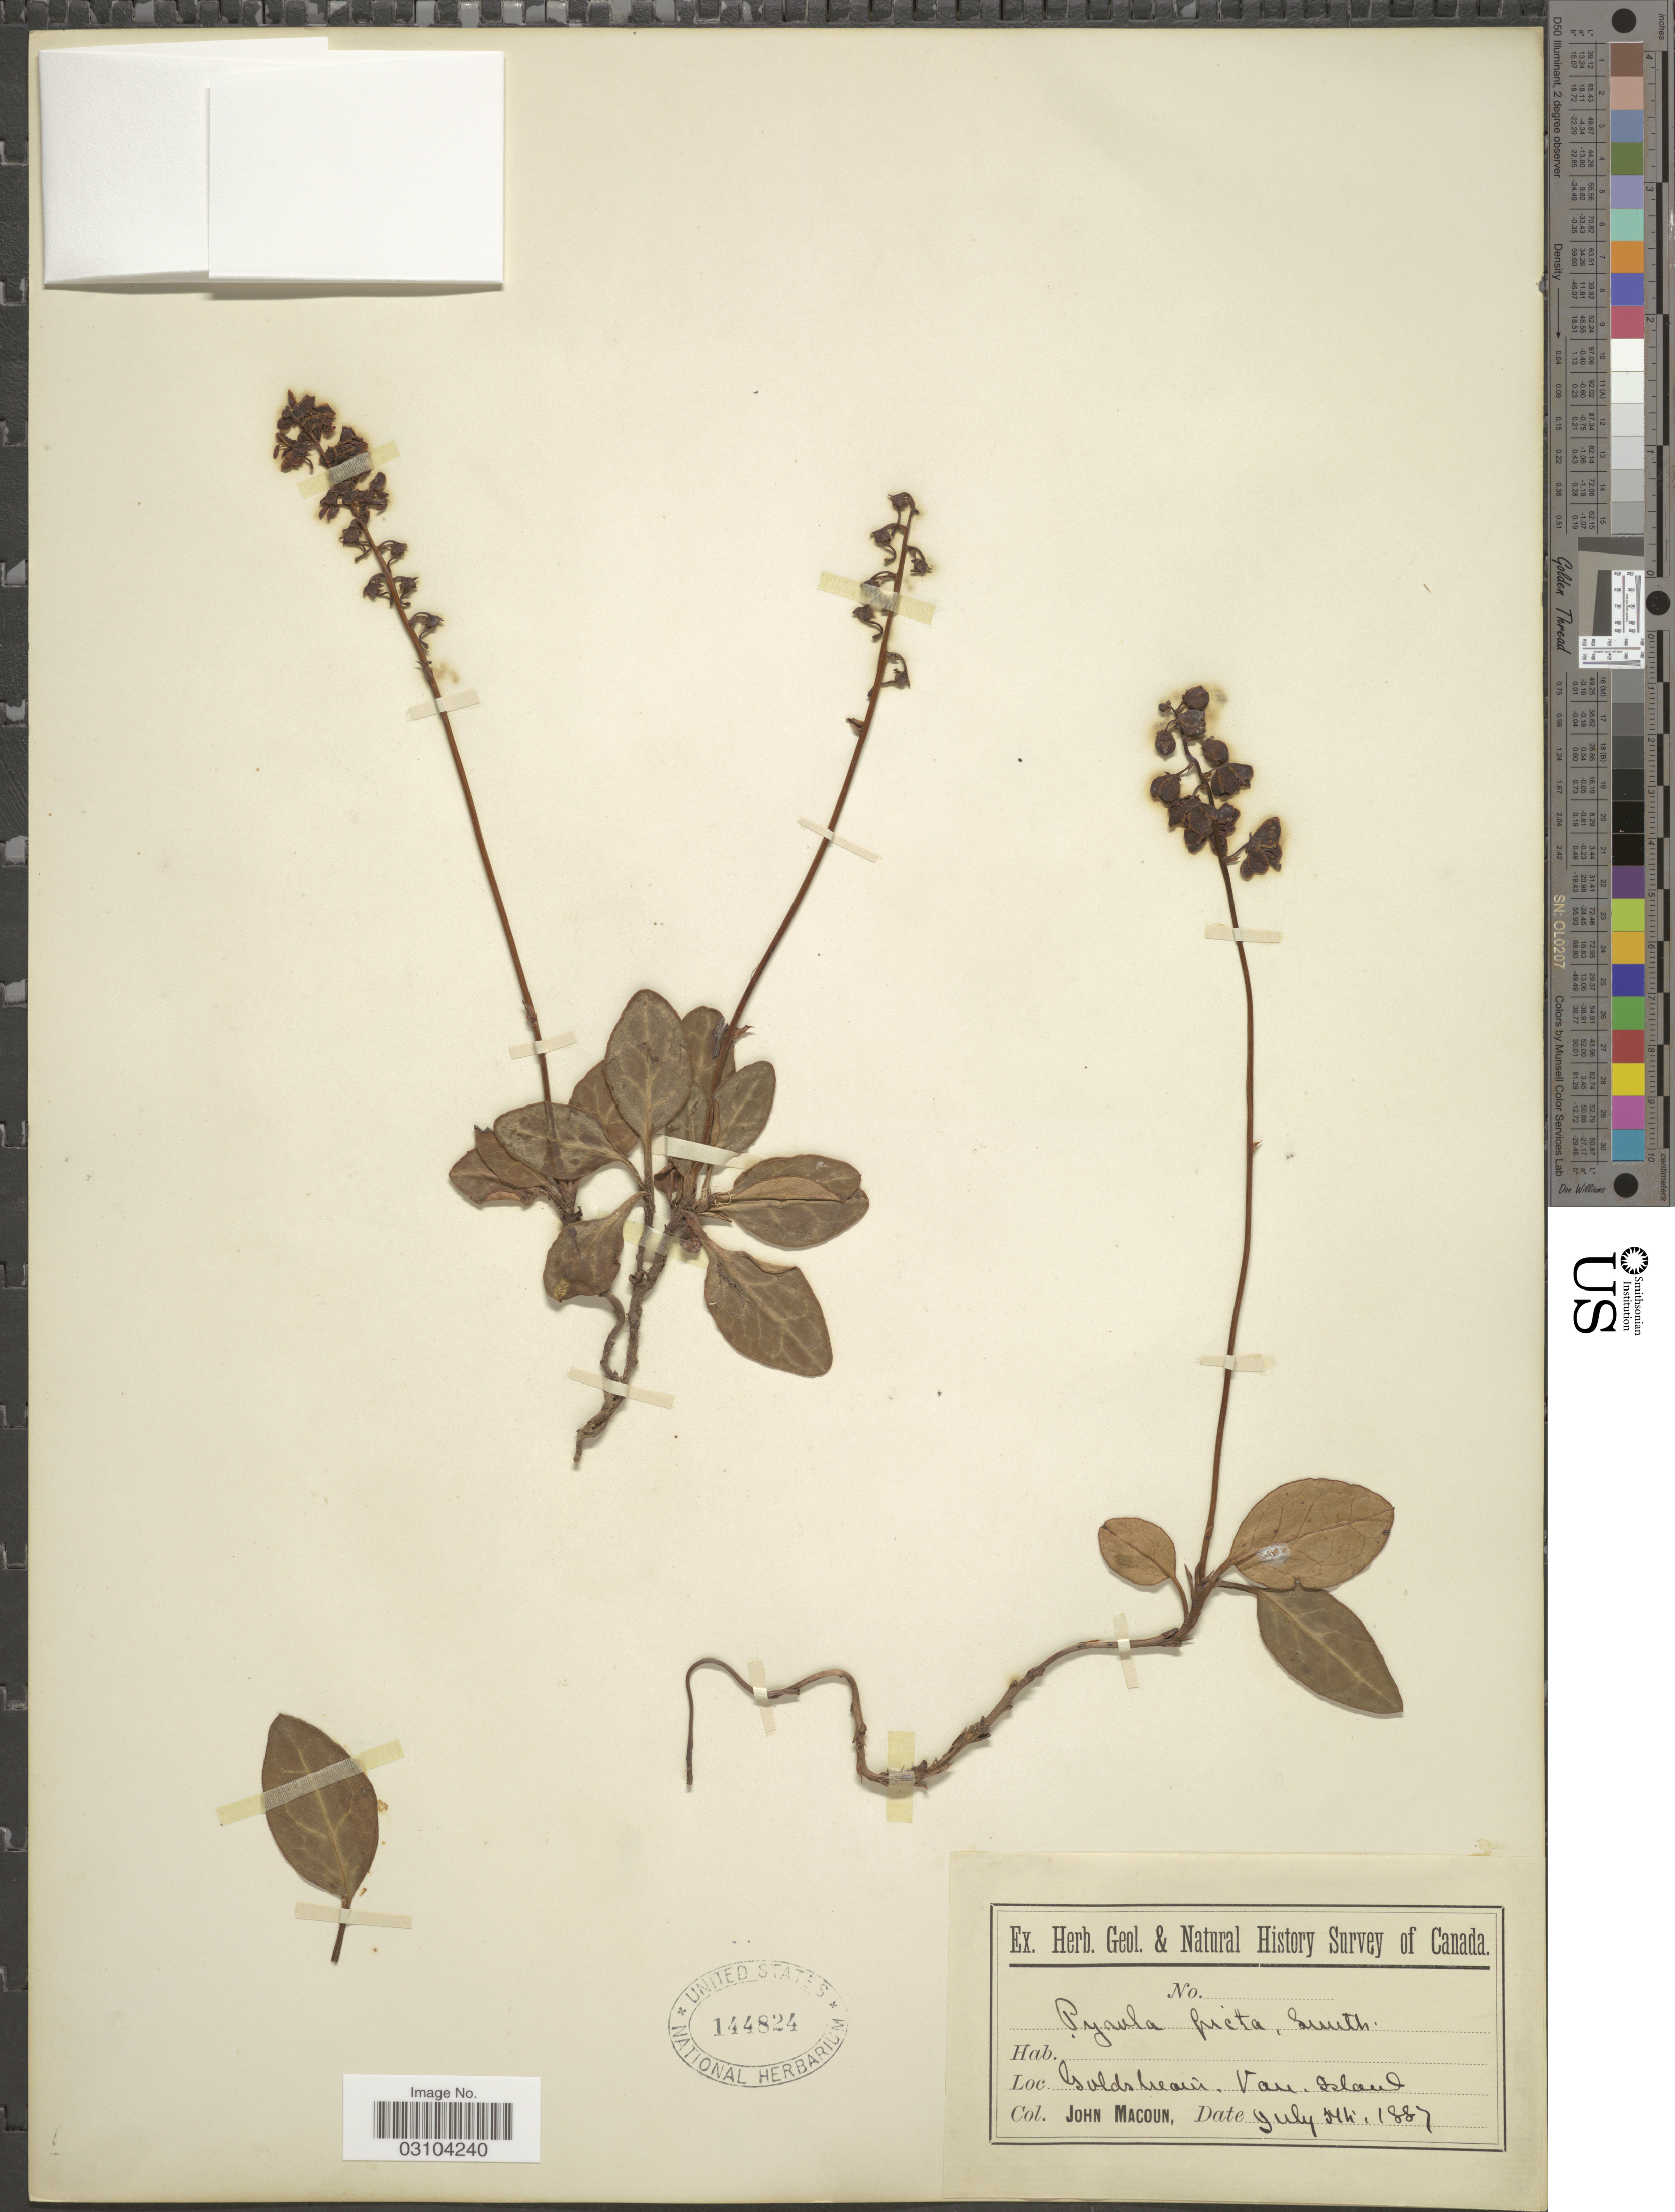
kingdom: Plantae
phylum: Tracheophyta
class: Magnoliopsida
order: Ericales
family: Ericaceae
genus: Pyrola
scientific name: Pyrola picta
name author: Sm. in Rees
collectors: J. Macoun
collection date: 1887-07-05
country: Canada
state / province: British Columbia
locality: Goldstream, Van. Island.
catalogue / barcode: US 144824